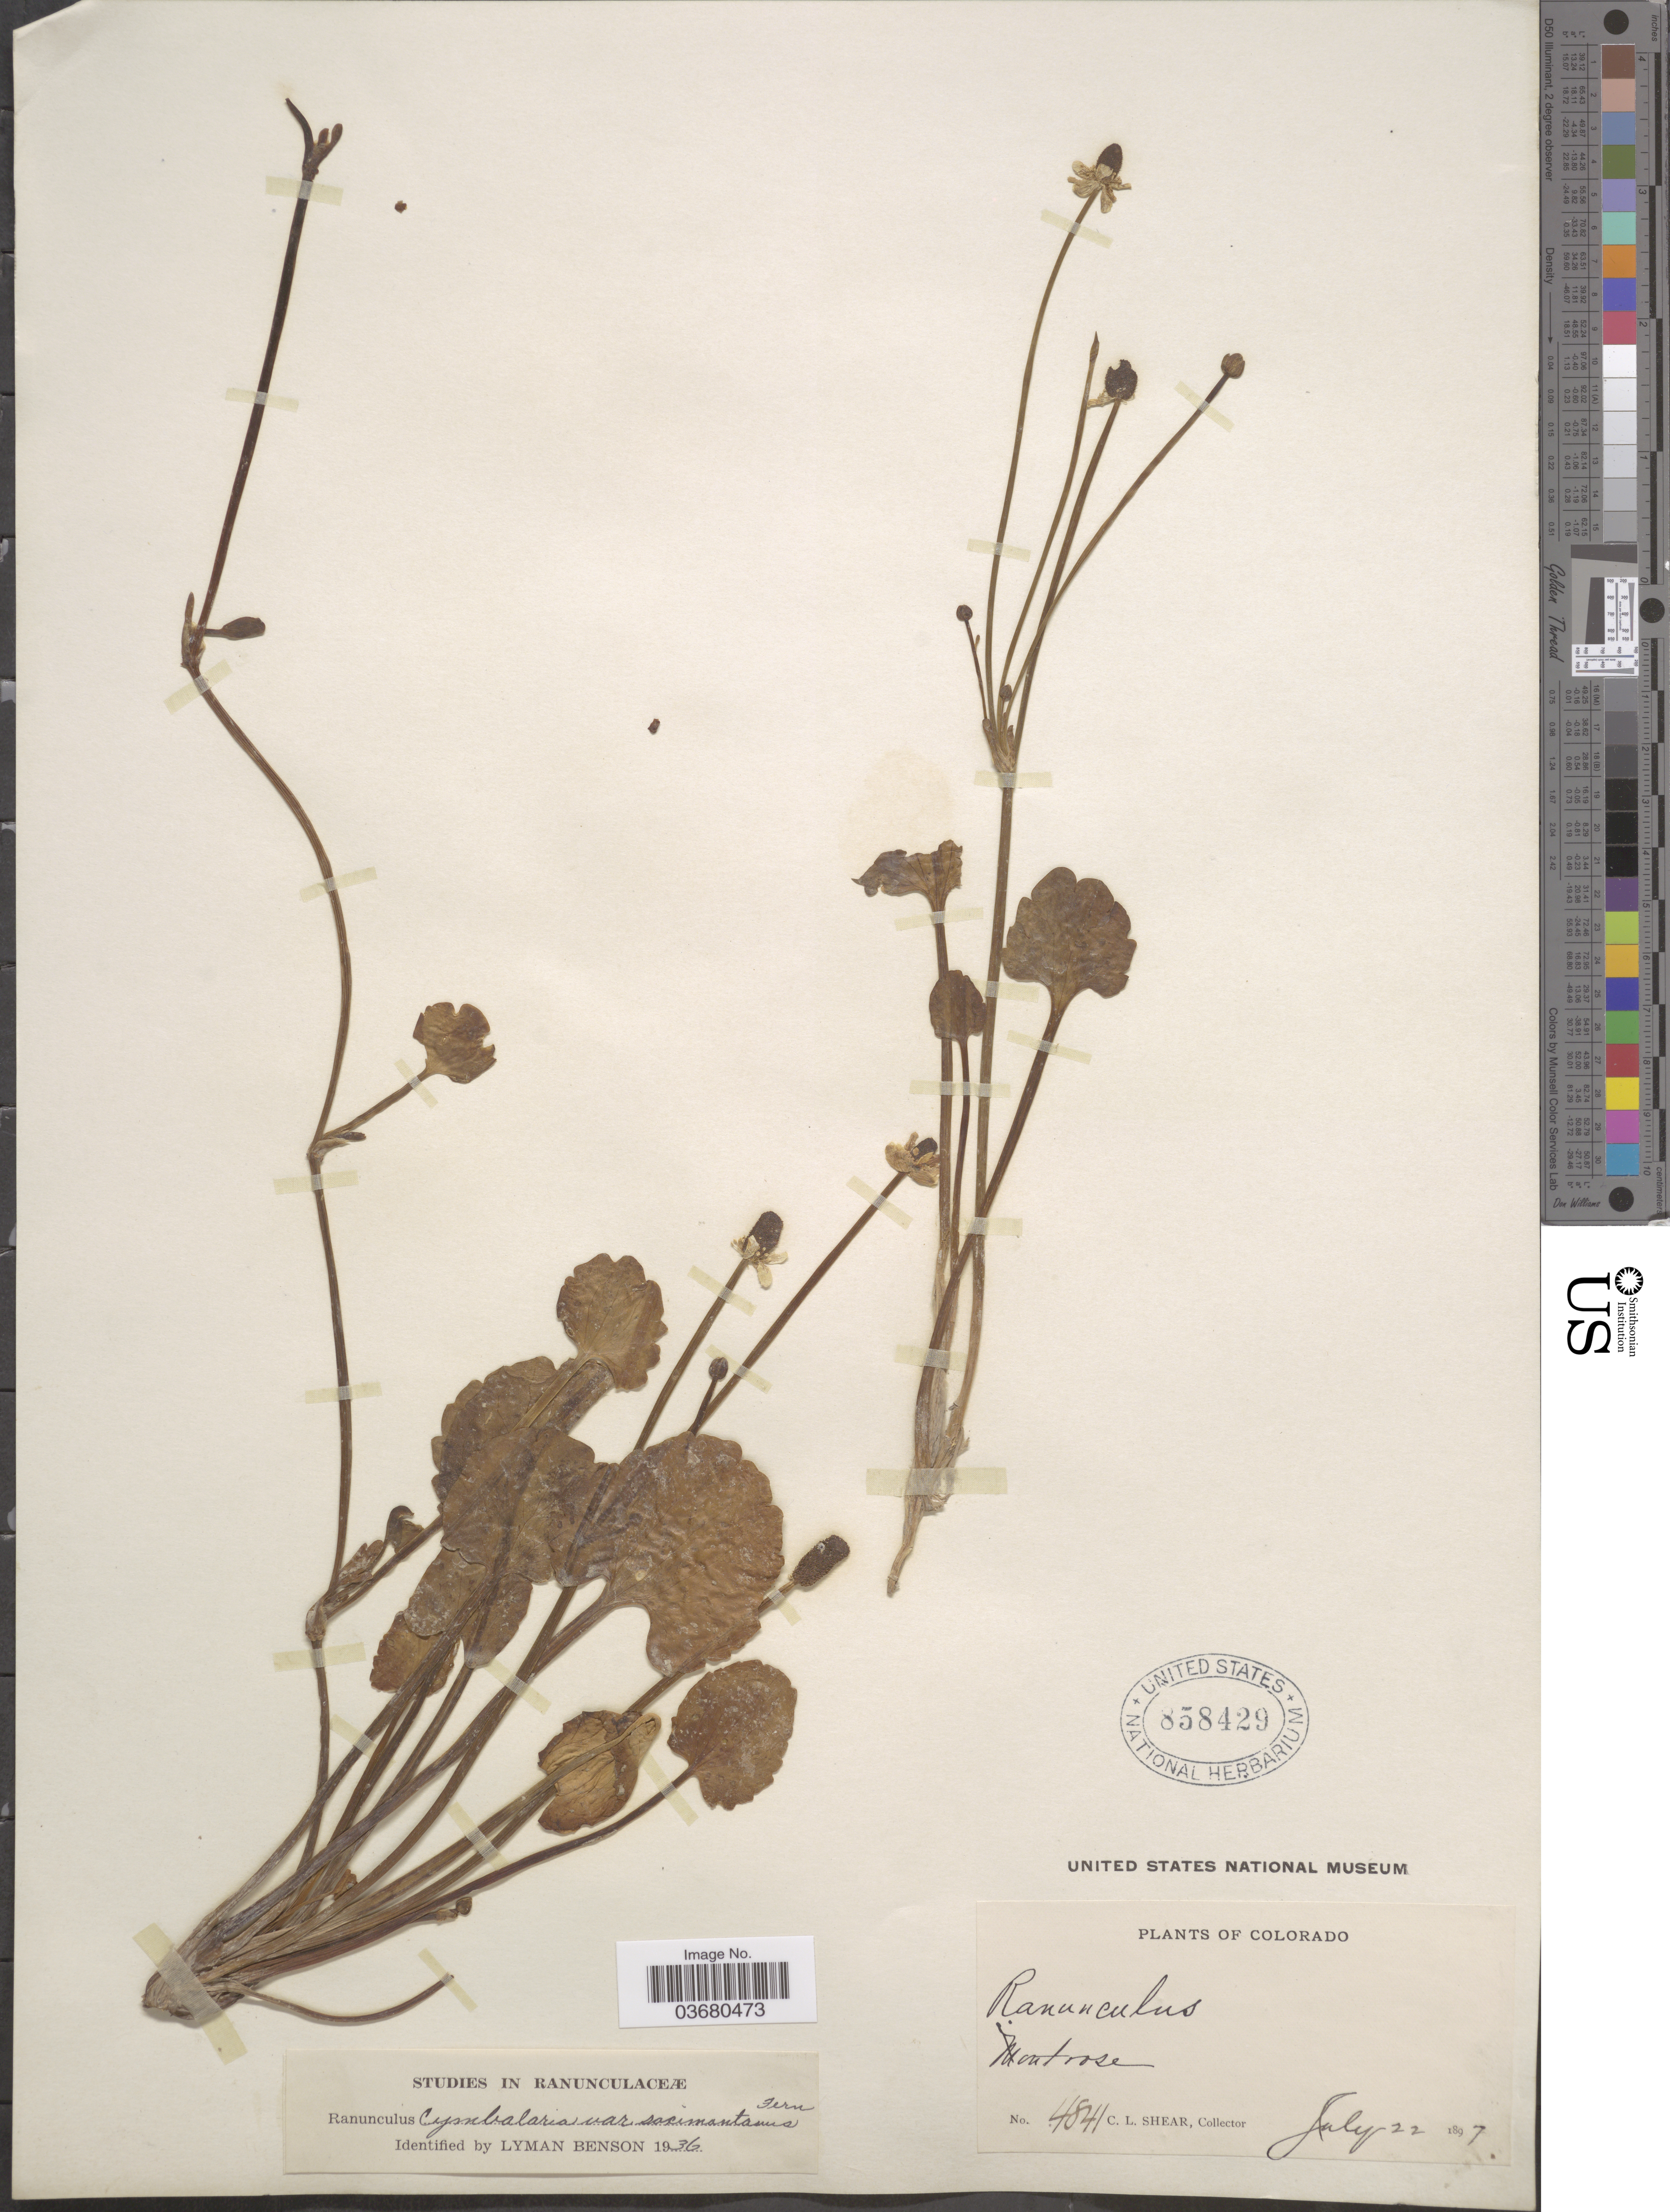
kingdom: Plantae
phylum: Tracheophyta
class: Magnoliopsida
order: Ranunculales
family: Ranunculaceae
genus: Halerpestes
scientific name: Halerpestes cymbalaria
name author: (Pursh) Greene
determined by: Strong, M. T., (US), Smithsonian Institution - National Museum of Natural History (UNITED STATES)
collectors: C. L. Shear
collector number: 4841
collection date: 1897-07-22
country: United States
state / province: Colorado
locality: Montrose.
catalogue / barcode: US 858429